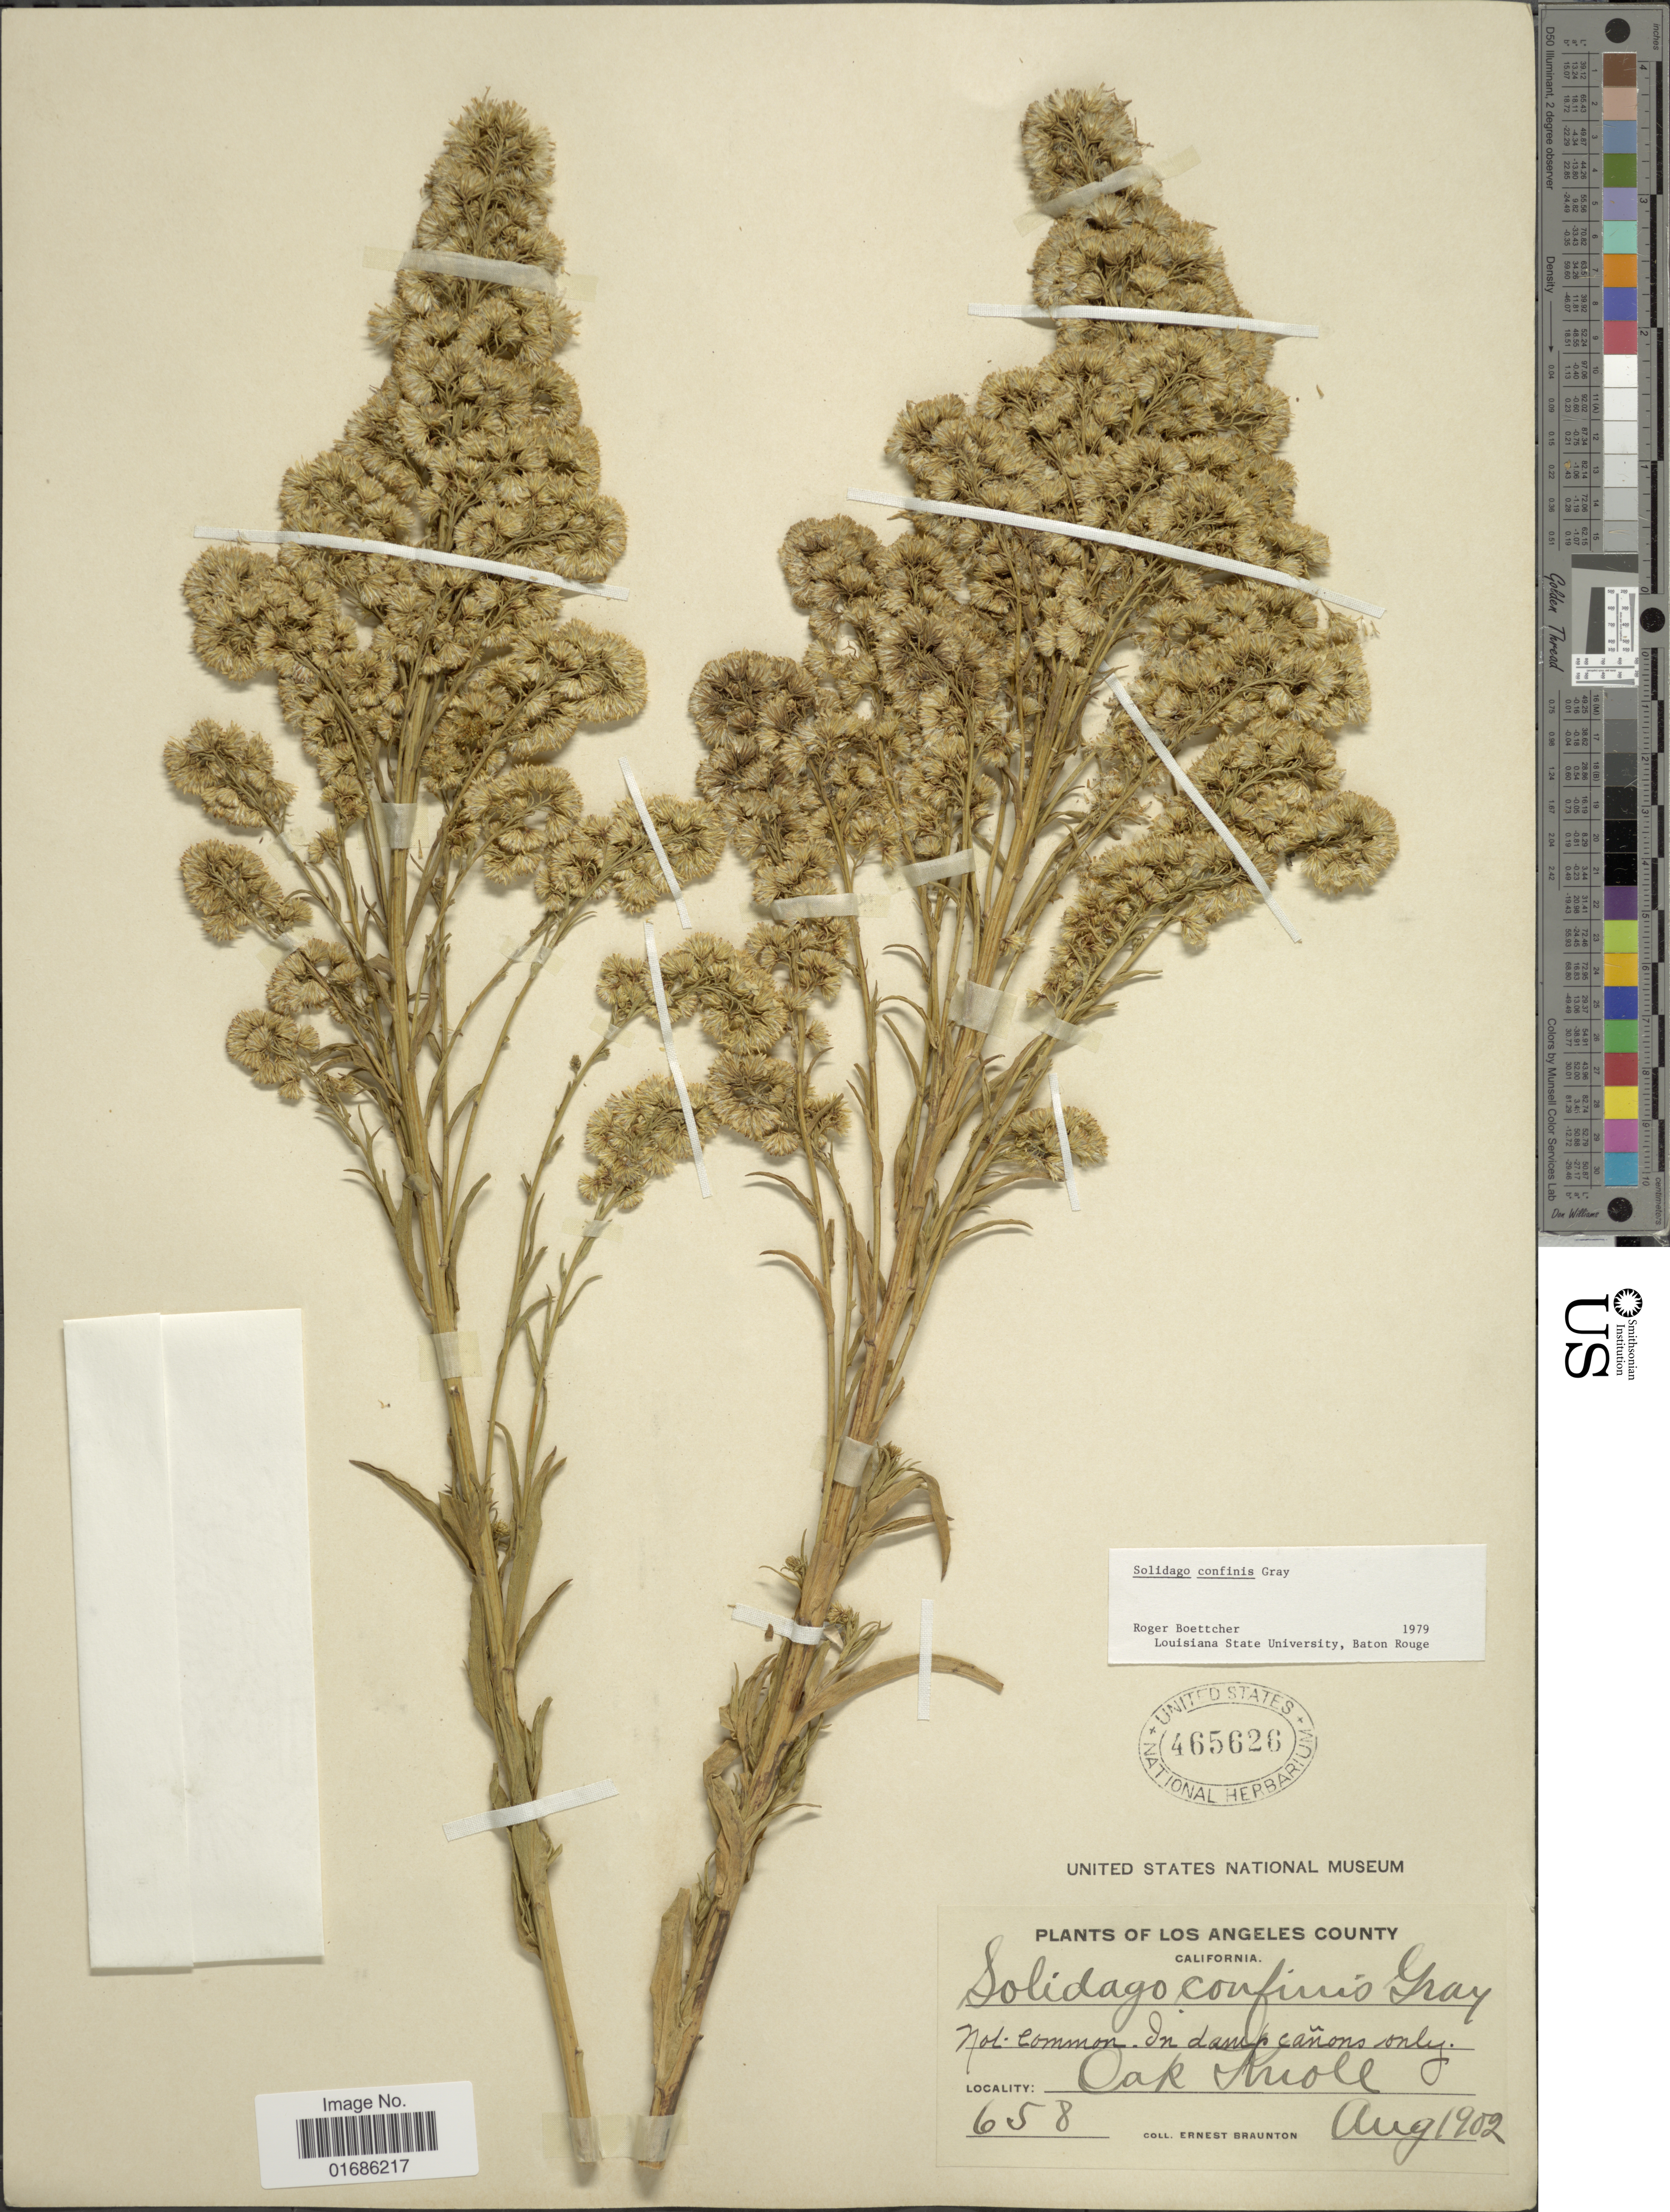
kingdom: Plantae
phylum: Tracheophyta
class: Magnoliopsida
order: Asterales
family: Asteraceae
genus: Solidago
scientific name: Solidago confinis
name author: A. Gray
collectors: E. Braunton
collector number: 658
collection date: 1902-08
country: United States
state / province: California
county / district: Los Angeles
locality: Los Angeles County, not common. In darmp canons only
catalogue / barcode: US 465626